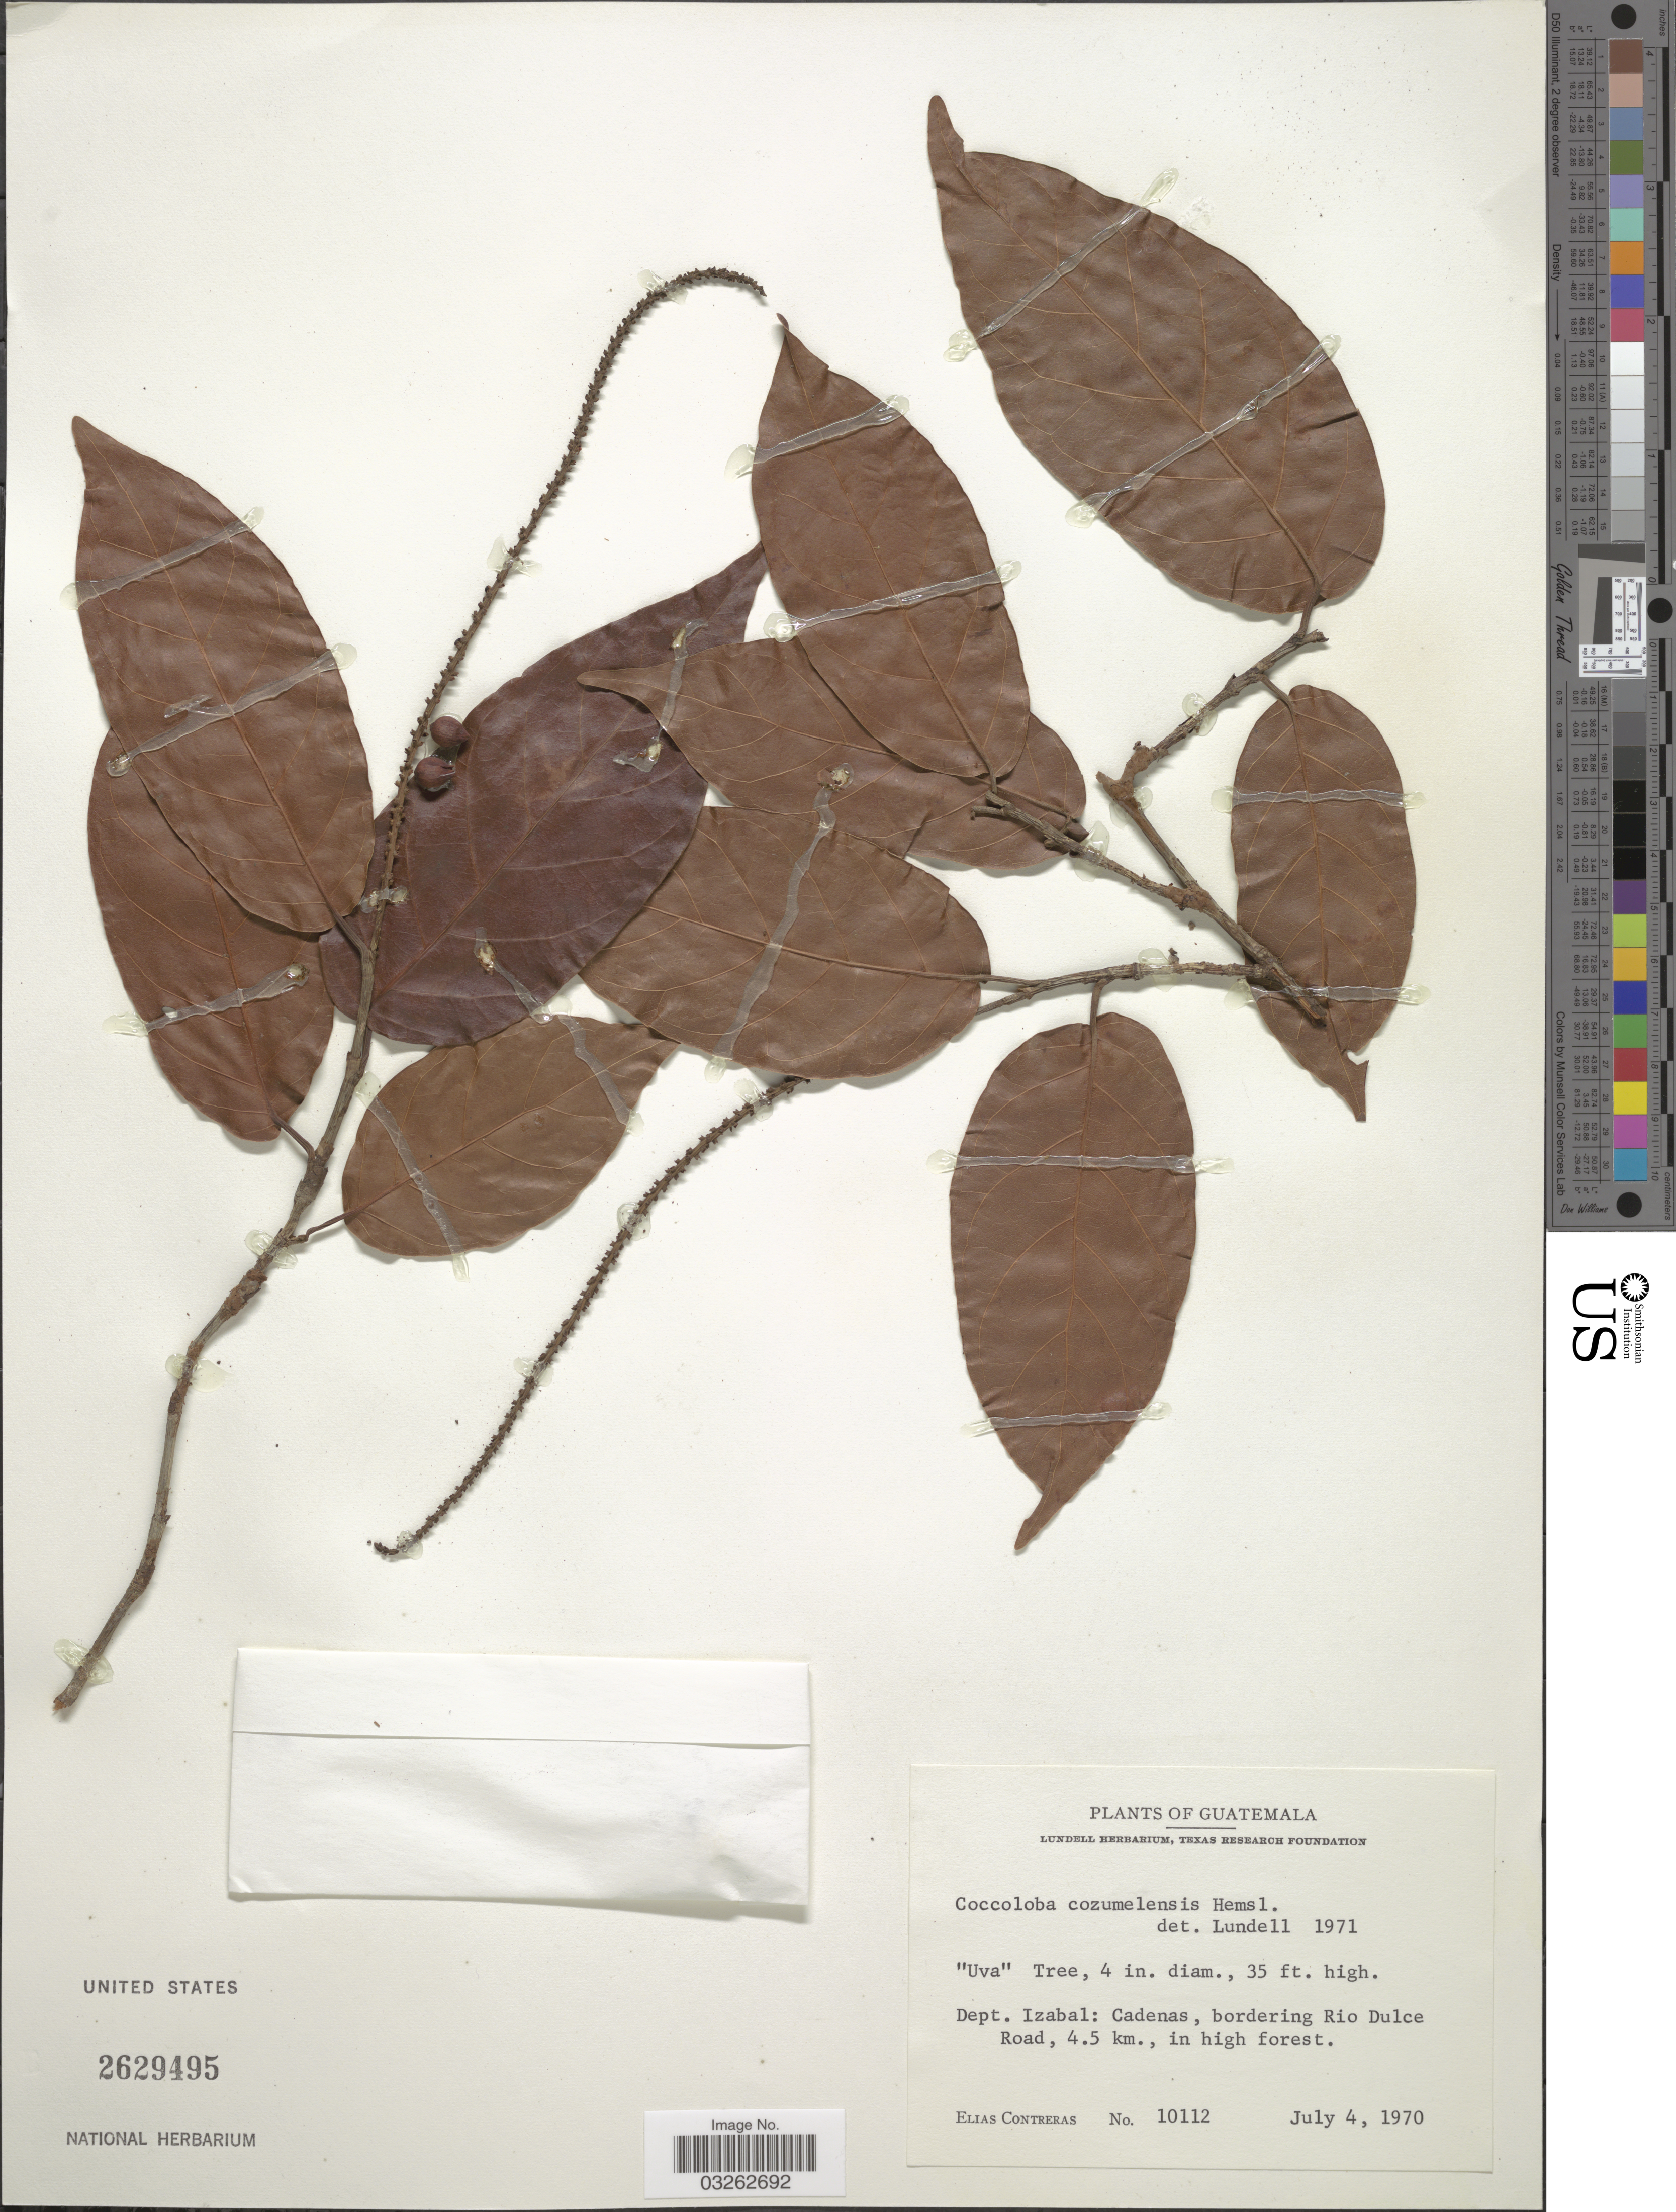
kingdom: Plantae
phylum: Tracheophyta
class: Magnoliopsida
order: Caryophyllales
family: Polygonaceae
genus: Coccoloba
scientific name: Coccoloba cozumelensis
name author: Hemsl.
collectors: E. Contreras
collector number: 10112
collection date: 1970-07-04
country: Guatemala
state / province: Izabal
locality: Dept. Izabal: Cadenas, bordering Rio Dulce Road, 4.5 km., in high forest.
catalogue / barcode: US 2629495